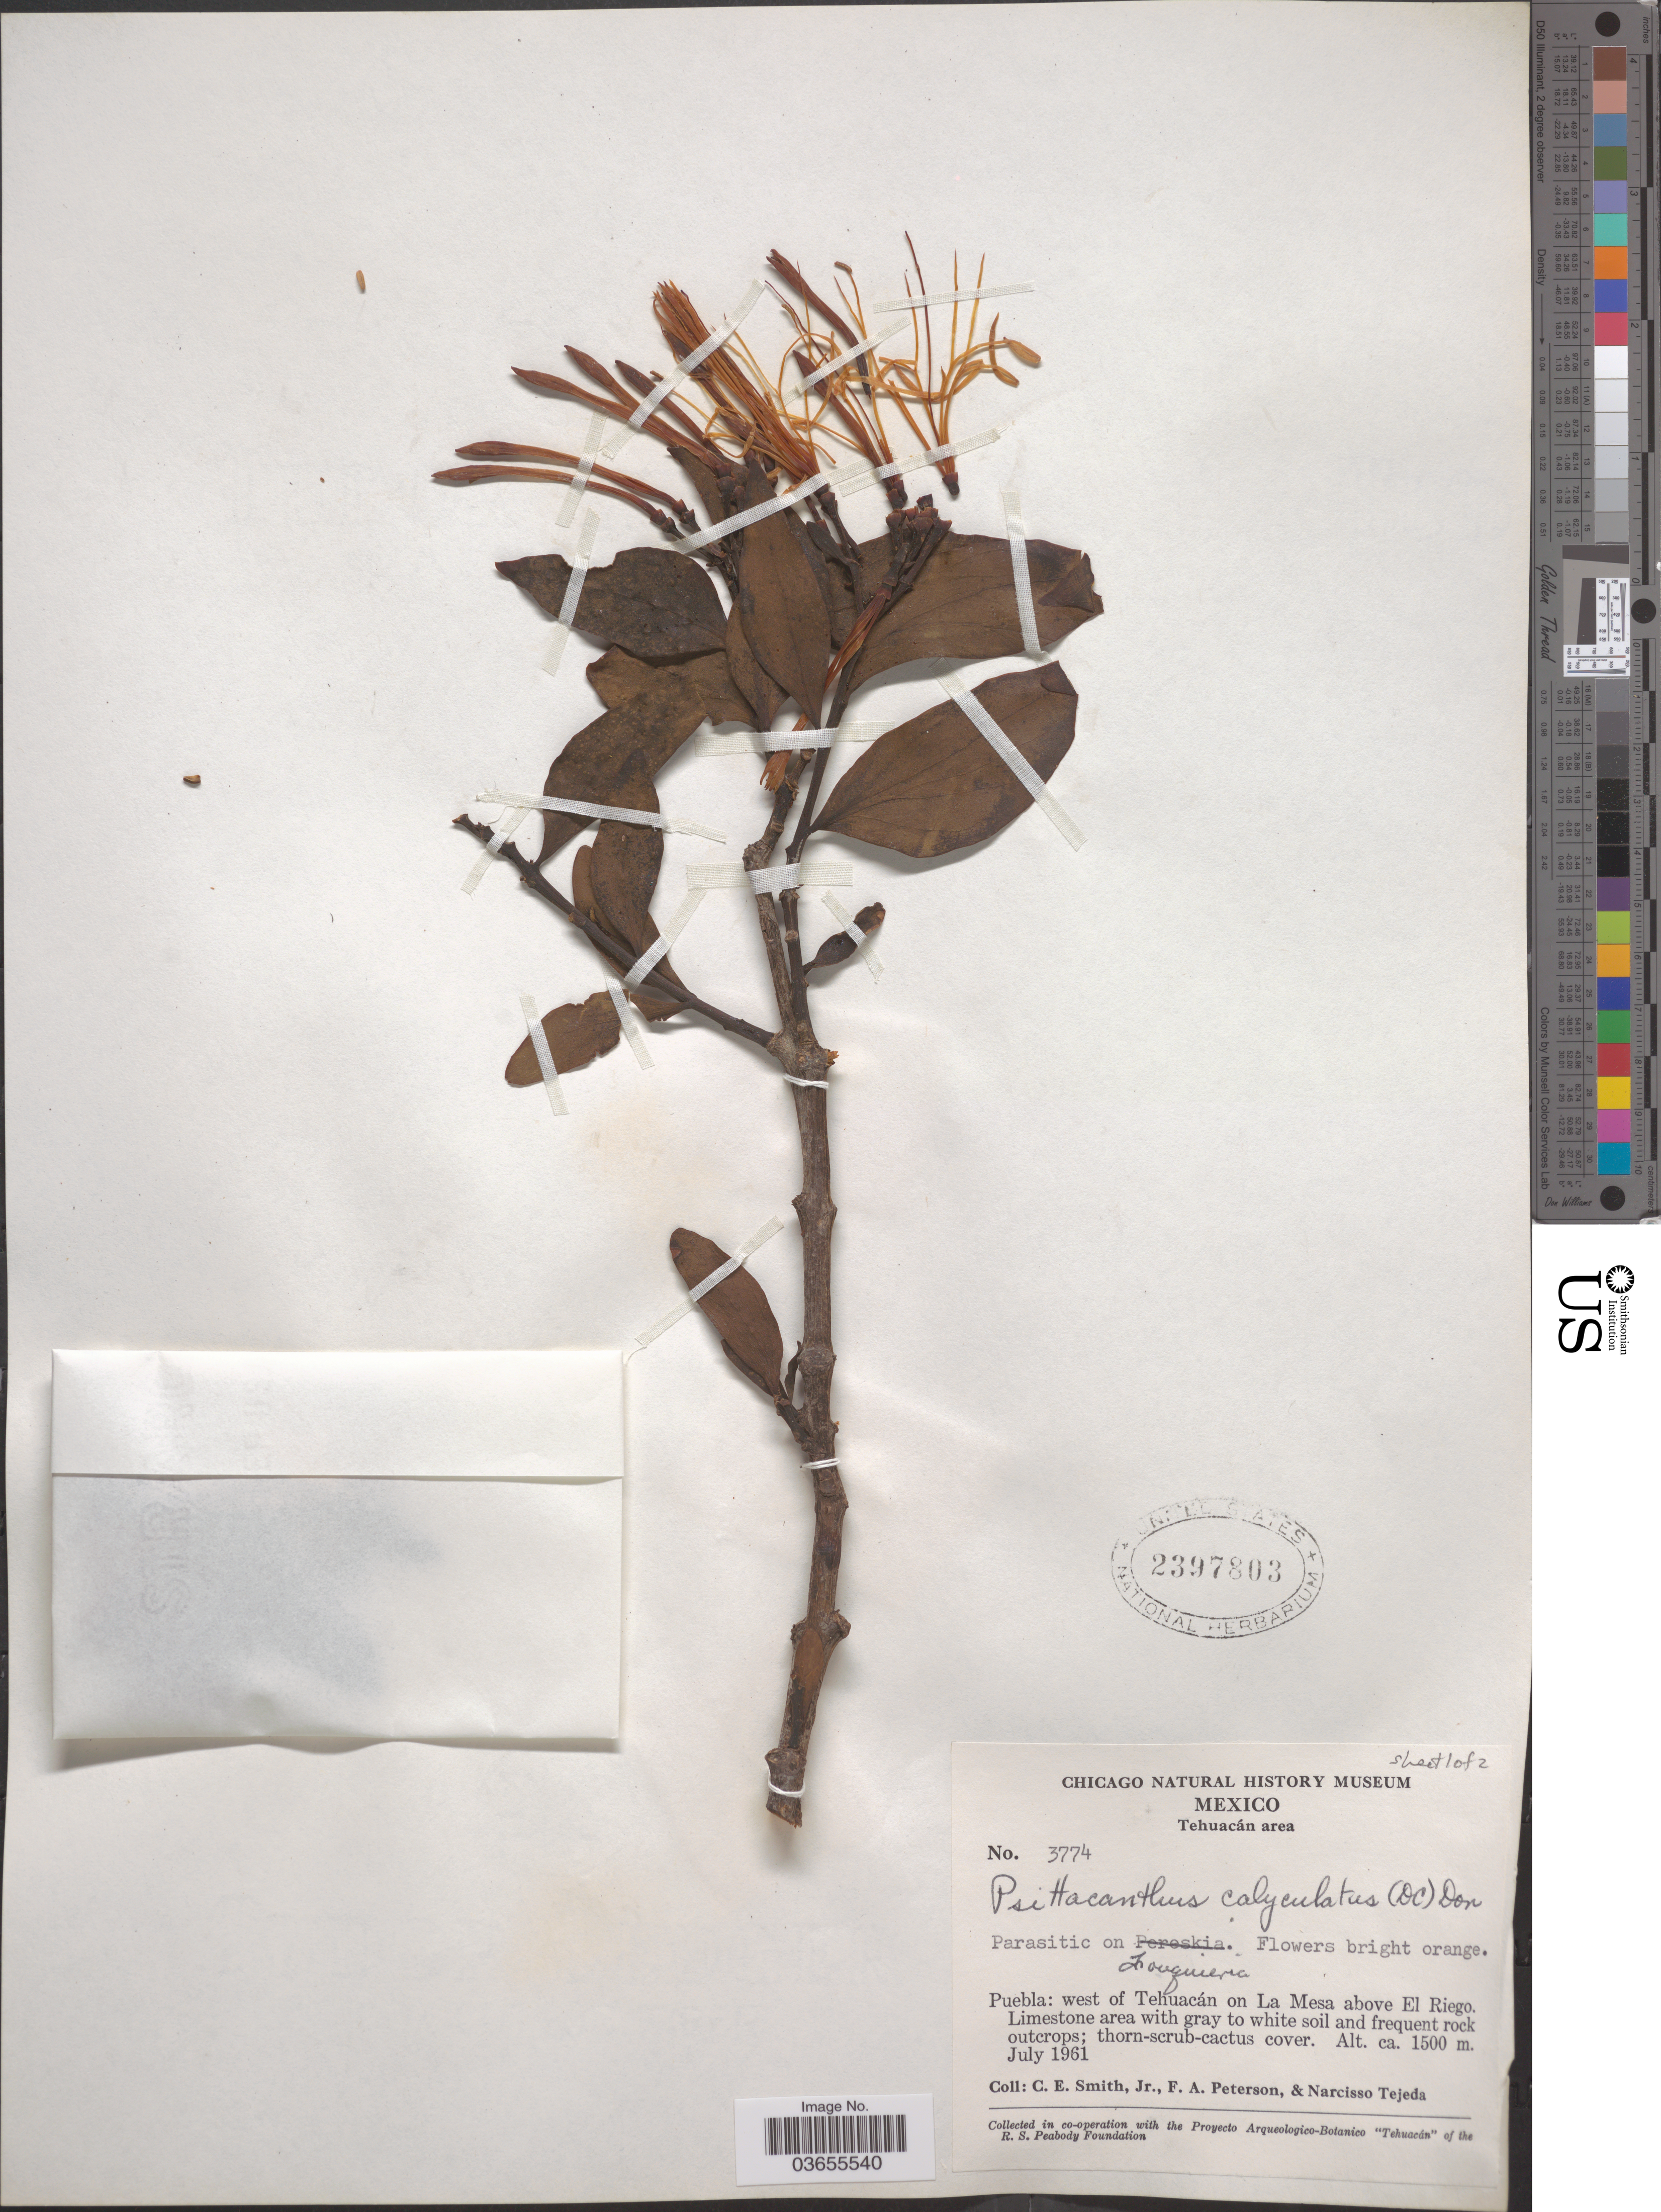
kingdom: Plantae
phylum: Tracheophyta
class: Magnoliopsida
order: Santalales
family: Loranthaceae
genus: Psittacanthus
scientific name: Psittacanthus calyculatus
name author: (DC.) G. Don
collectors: C. E. Smith Jr., F. A. Peterson & N. Tejeda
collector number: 3774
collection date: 1961-07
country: Mexico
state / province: Puebla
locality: Tehuacán area. West of Tehuacán on La Mesa above El Riego.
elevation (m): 1500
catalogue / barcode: US 2397803